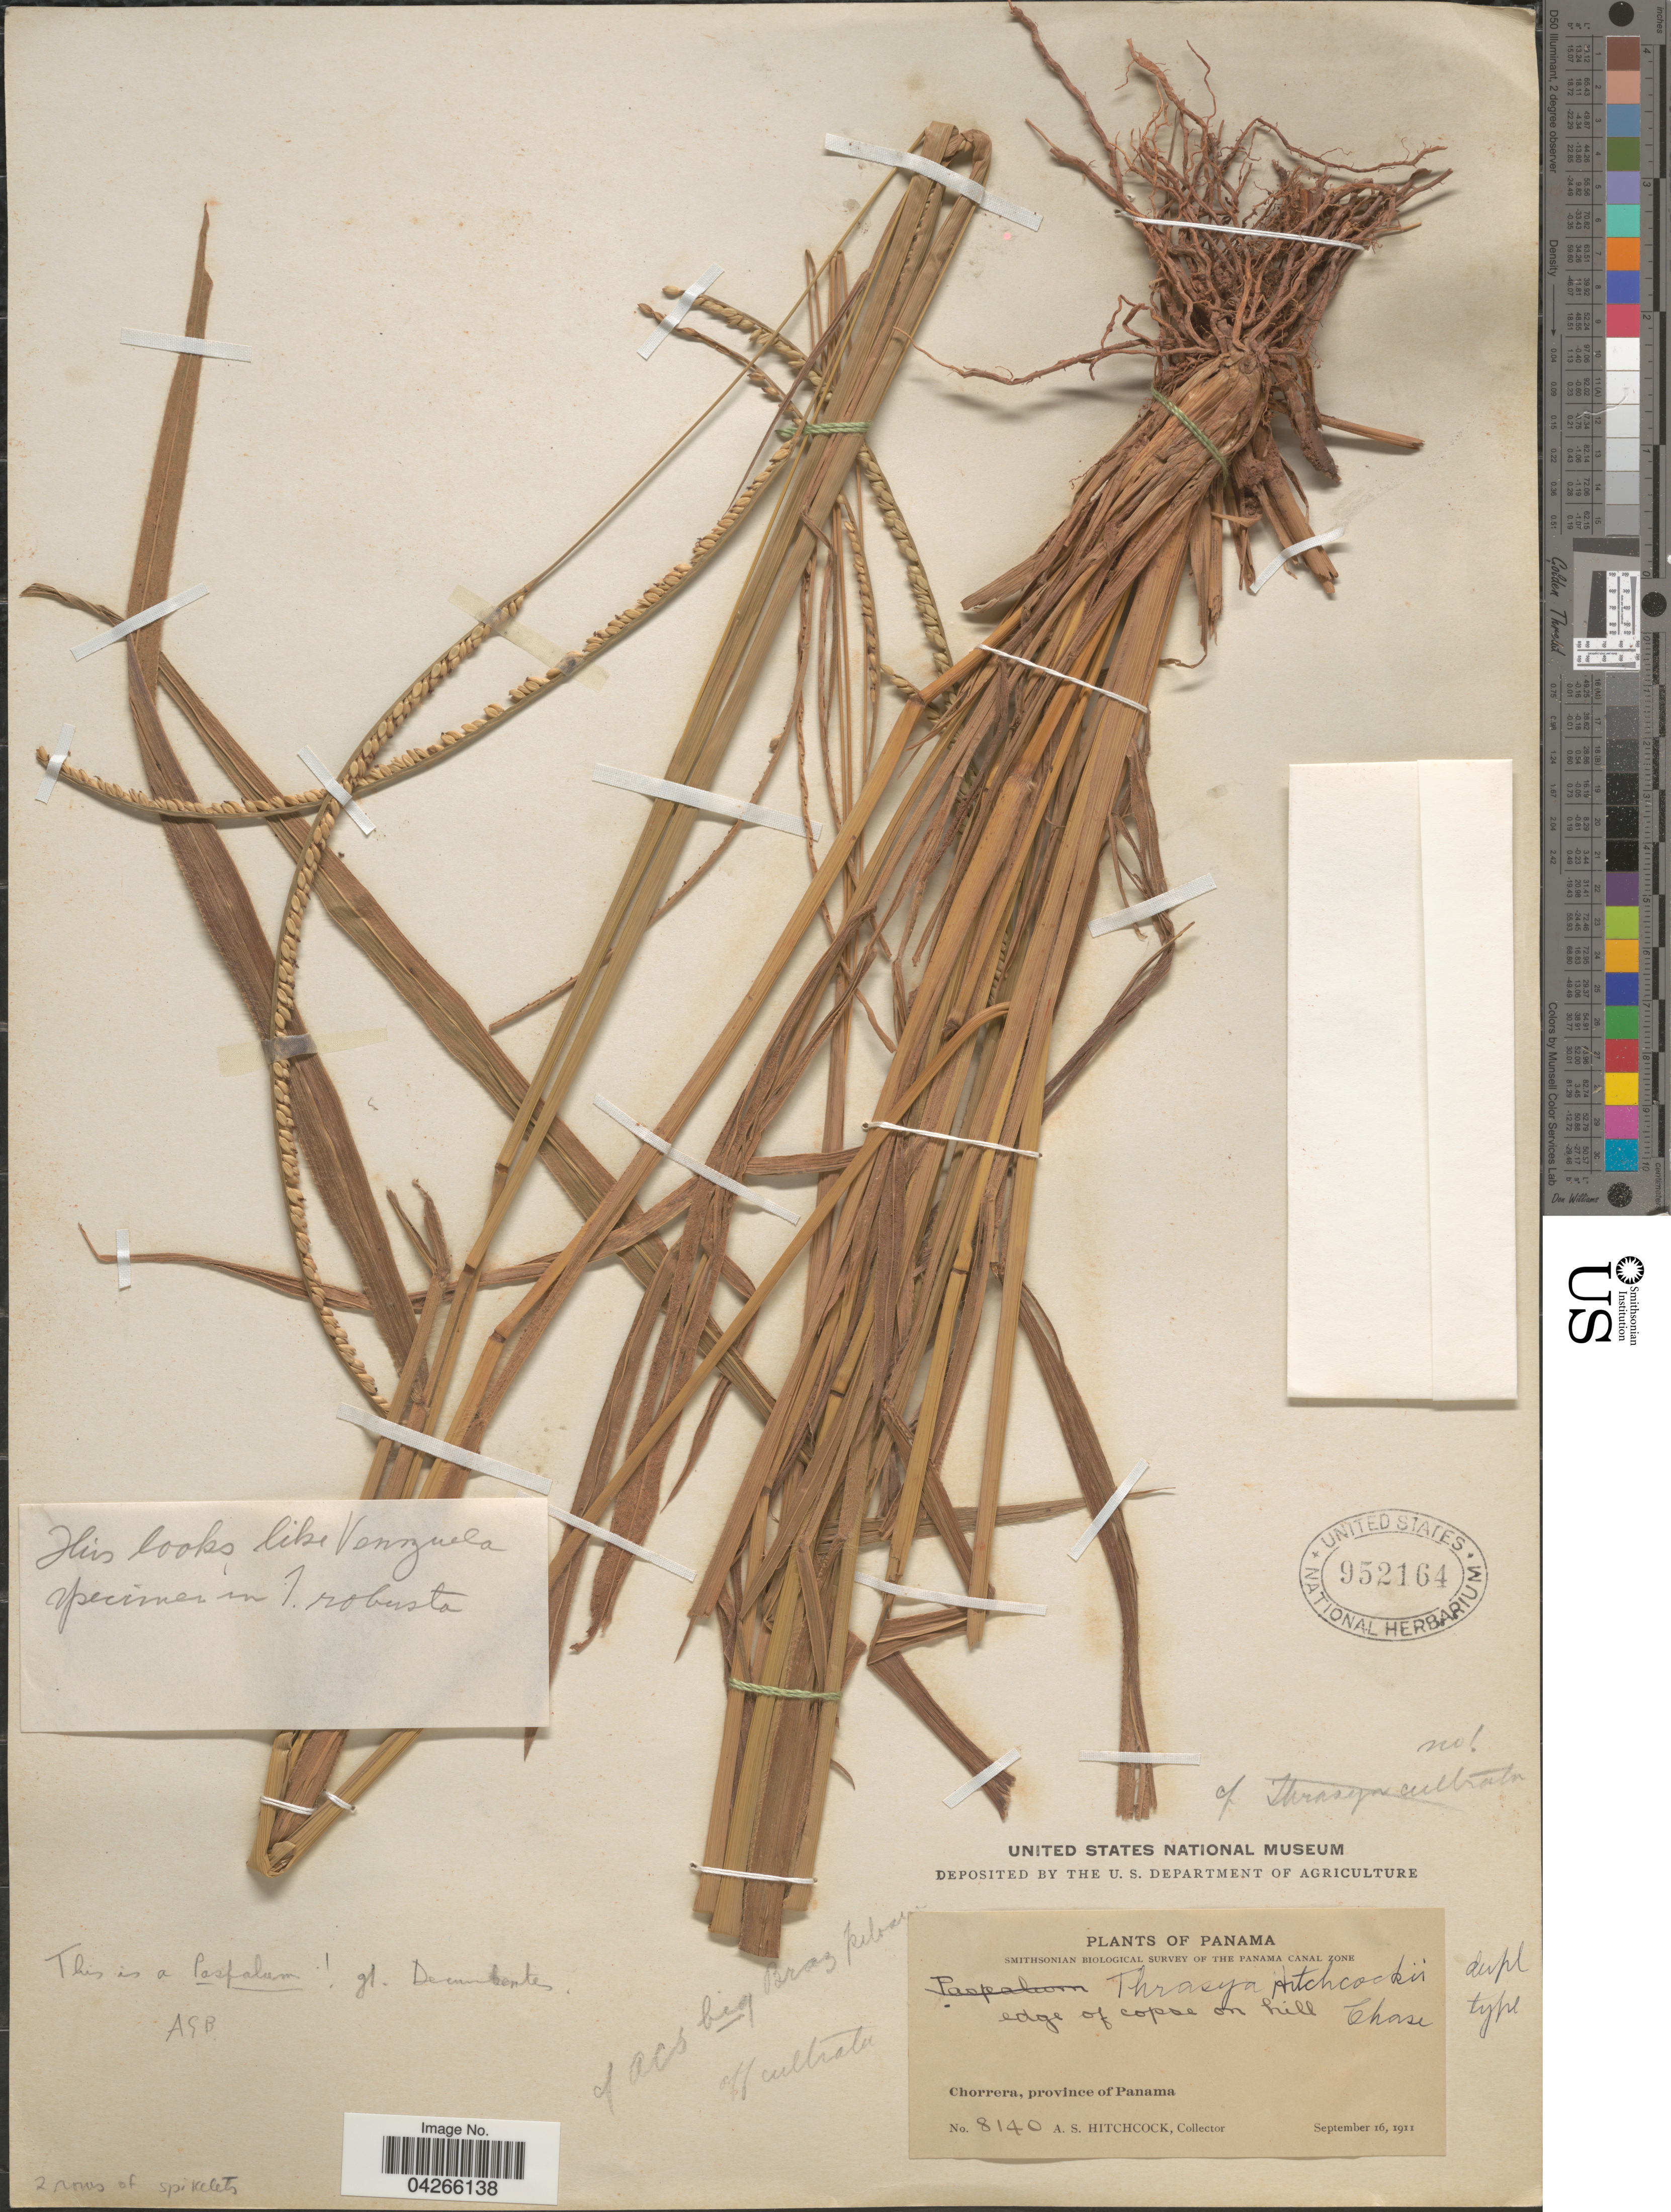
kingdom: Plantae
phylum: Tracheophyta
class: Liliopsida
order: Poales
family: Poaceae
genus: Paspalum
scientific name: Paspalum sp.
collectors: A. S. Hitchcock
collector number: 8140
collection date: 1911-09-16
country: Panama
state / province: Panamá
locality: Smithsonian Biological Survey of the Panama Canal Zone. Chorrera.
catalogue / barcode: US 952164